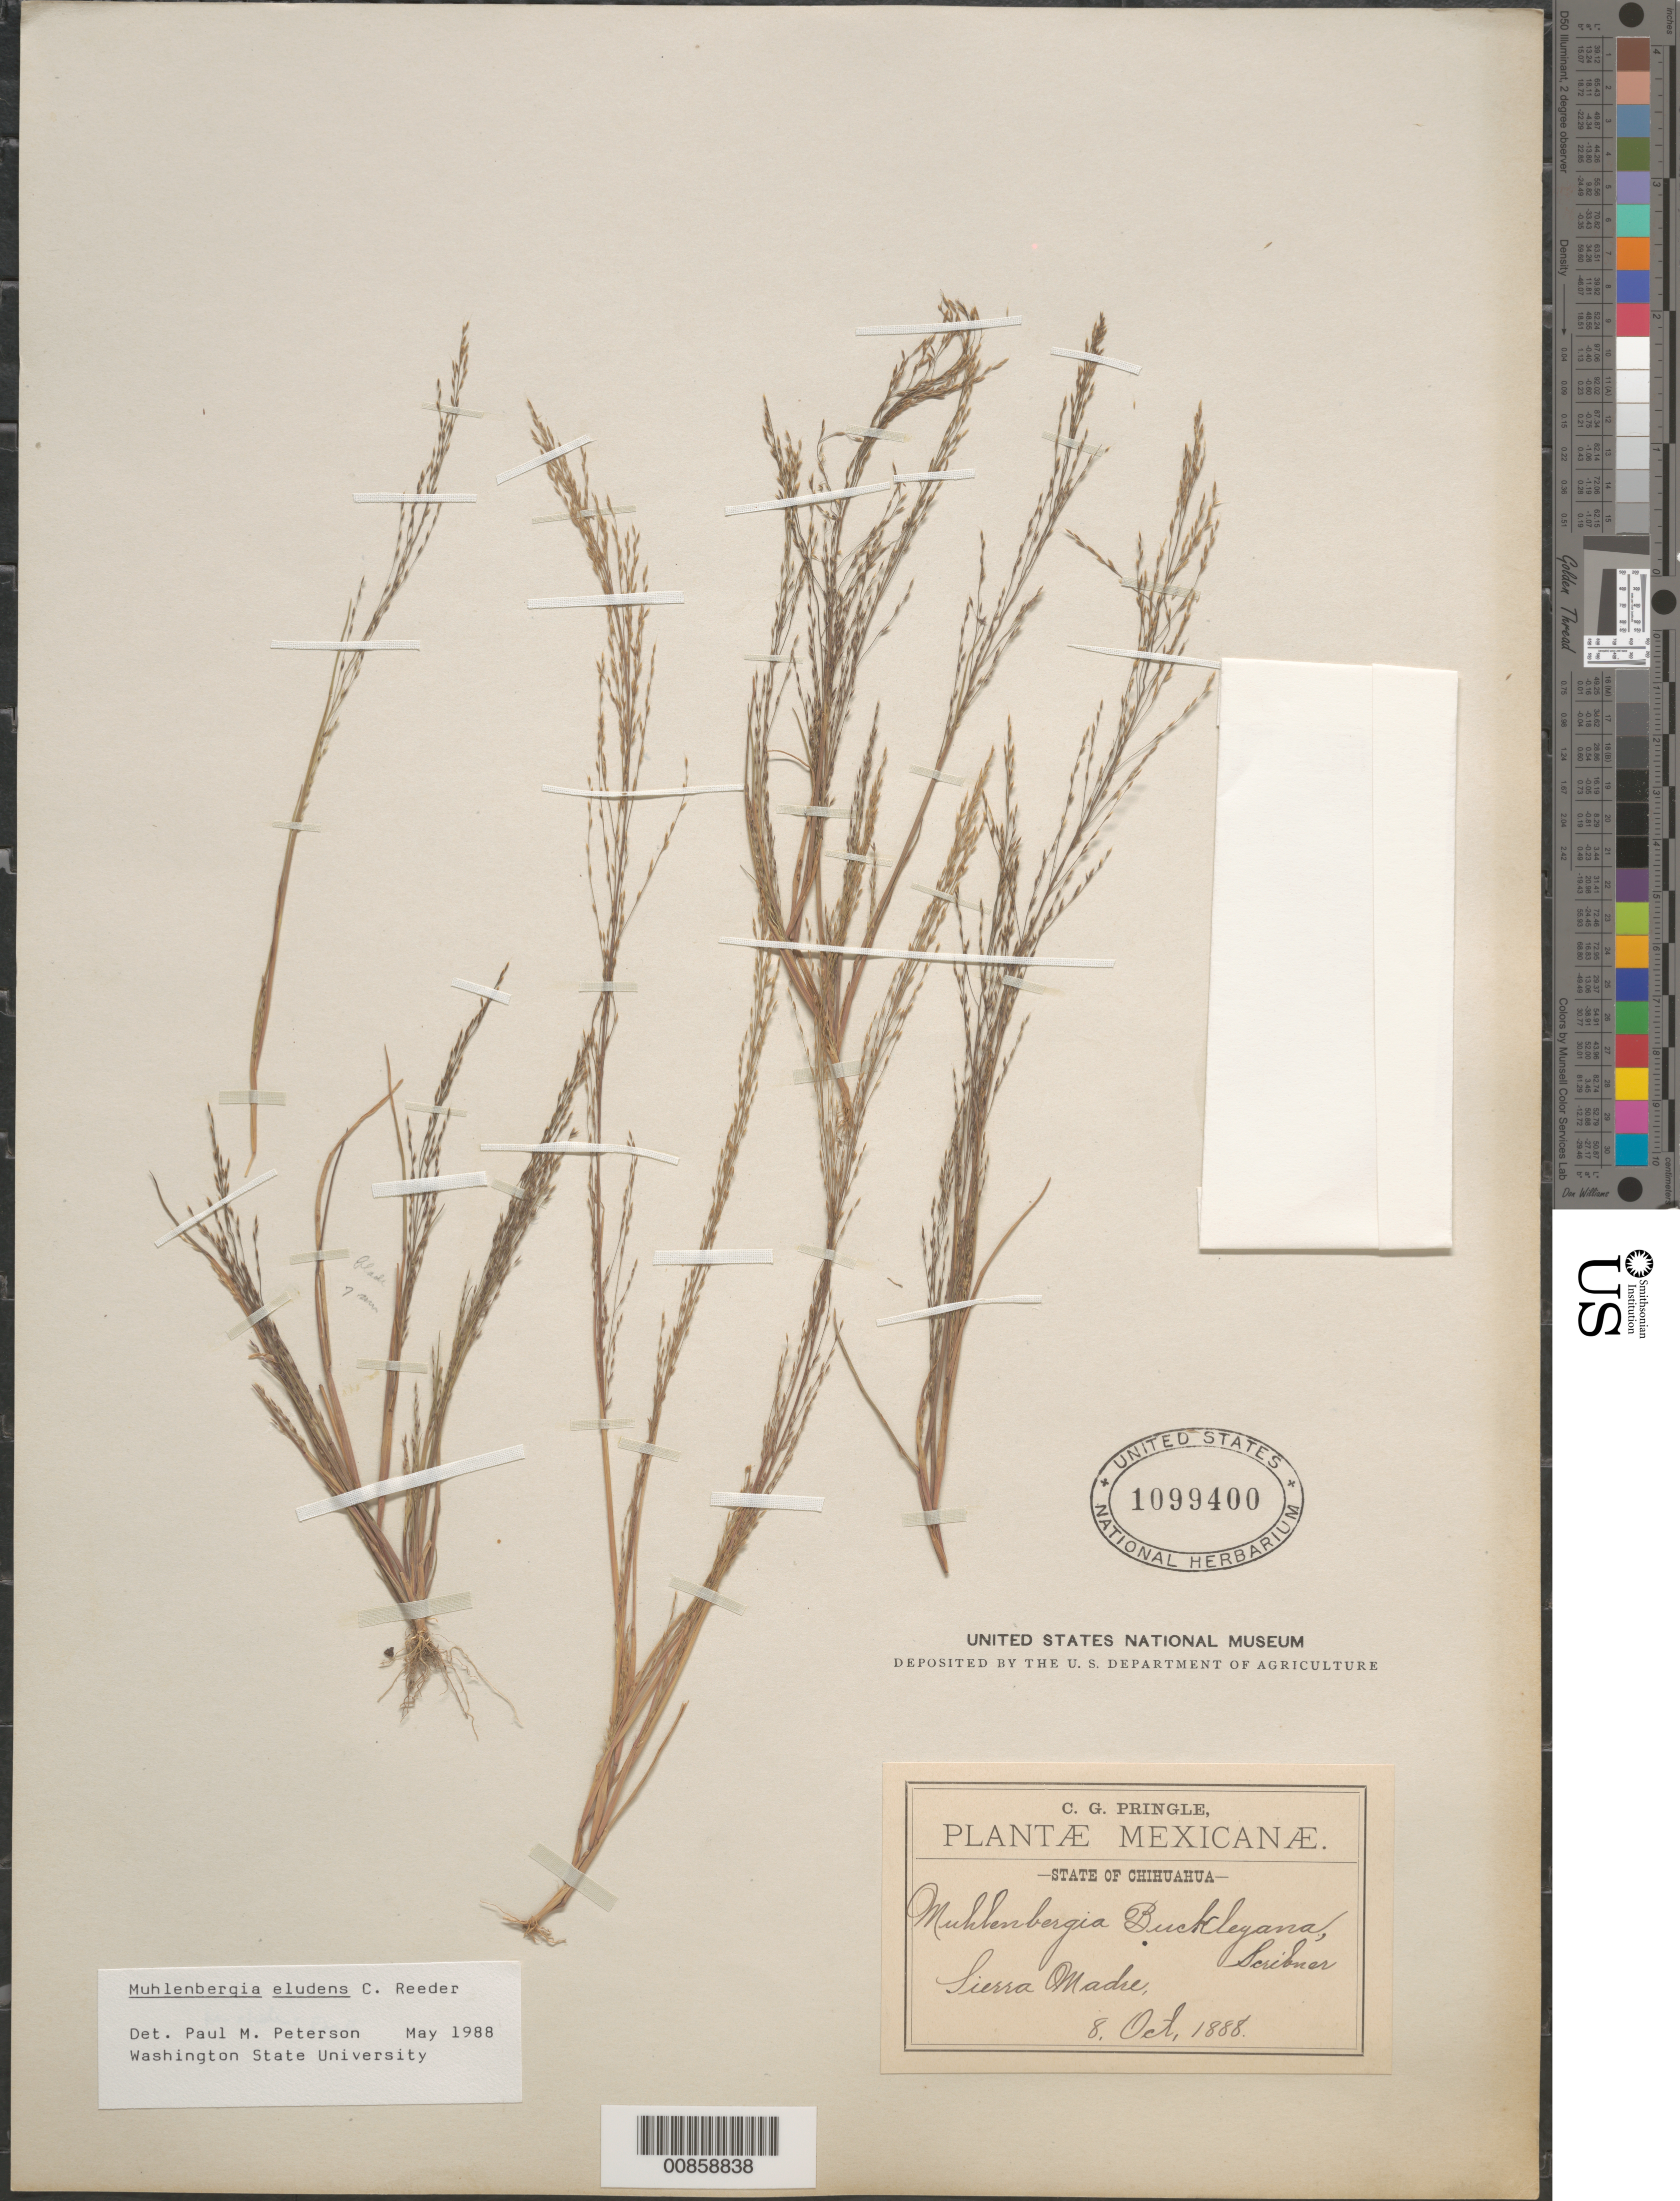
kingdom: Plantae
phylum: Tracheophyta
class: Liliopsida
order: Poales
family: Poaceae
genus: Muhlenbergia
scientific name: Muhlenbergia eludens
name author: C. Reeder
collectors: C. G. Pringle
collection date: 1888-10-08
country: Mexico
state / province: Chihuahua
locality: Sierra Madre.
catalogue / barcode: US 1099400